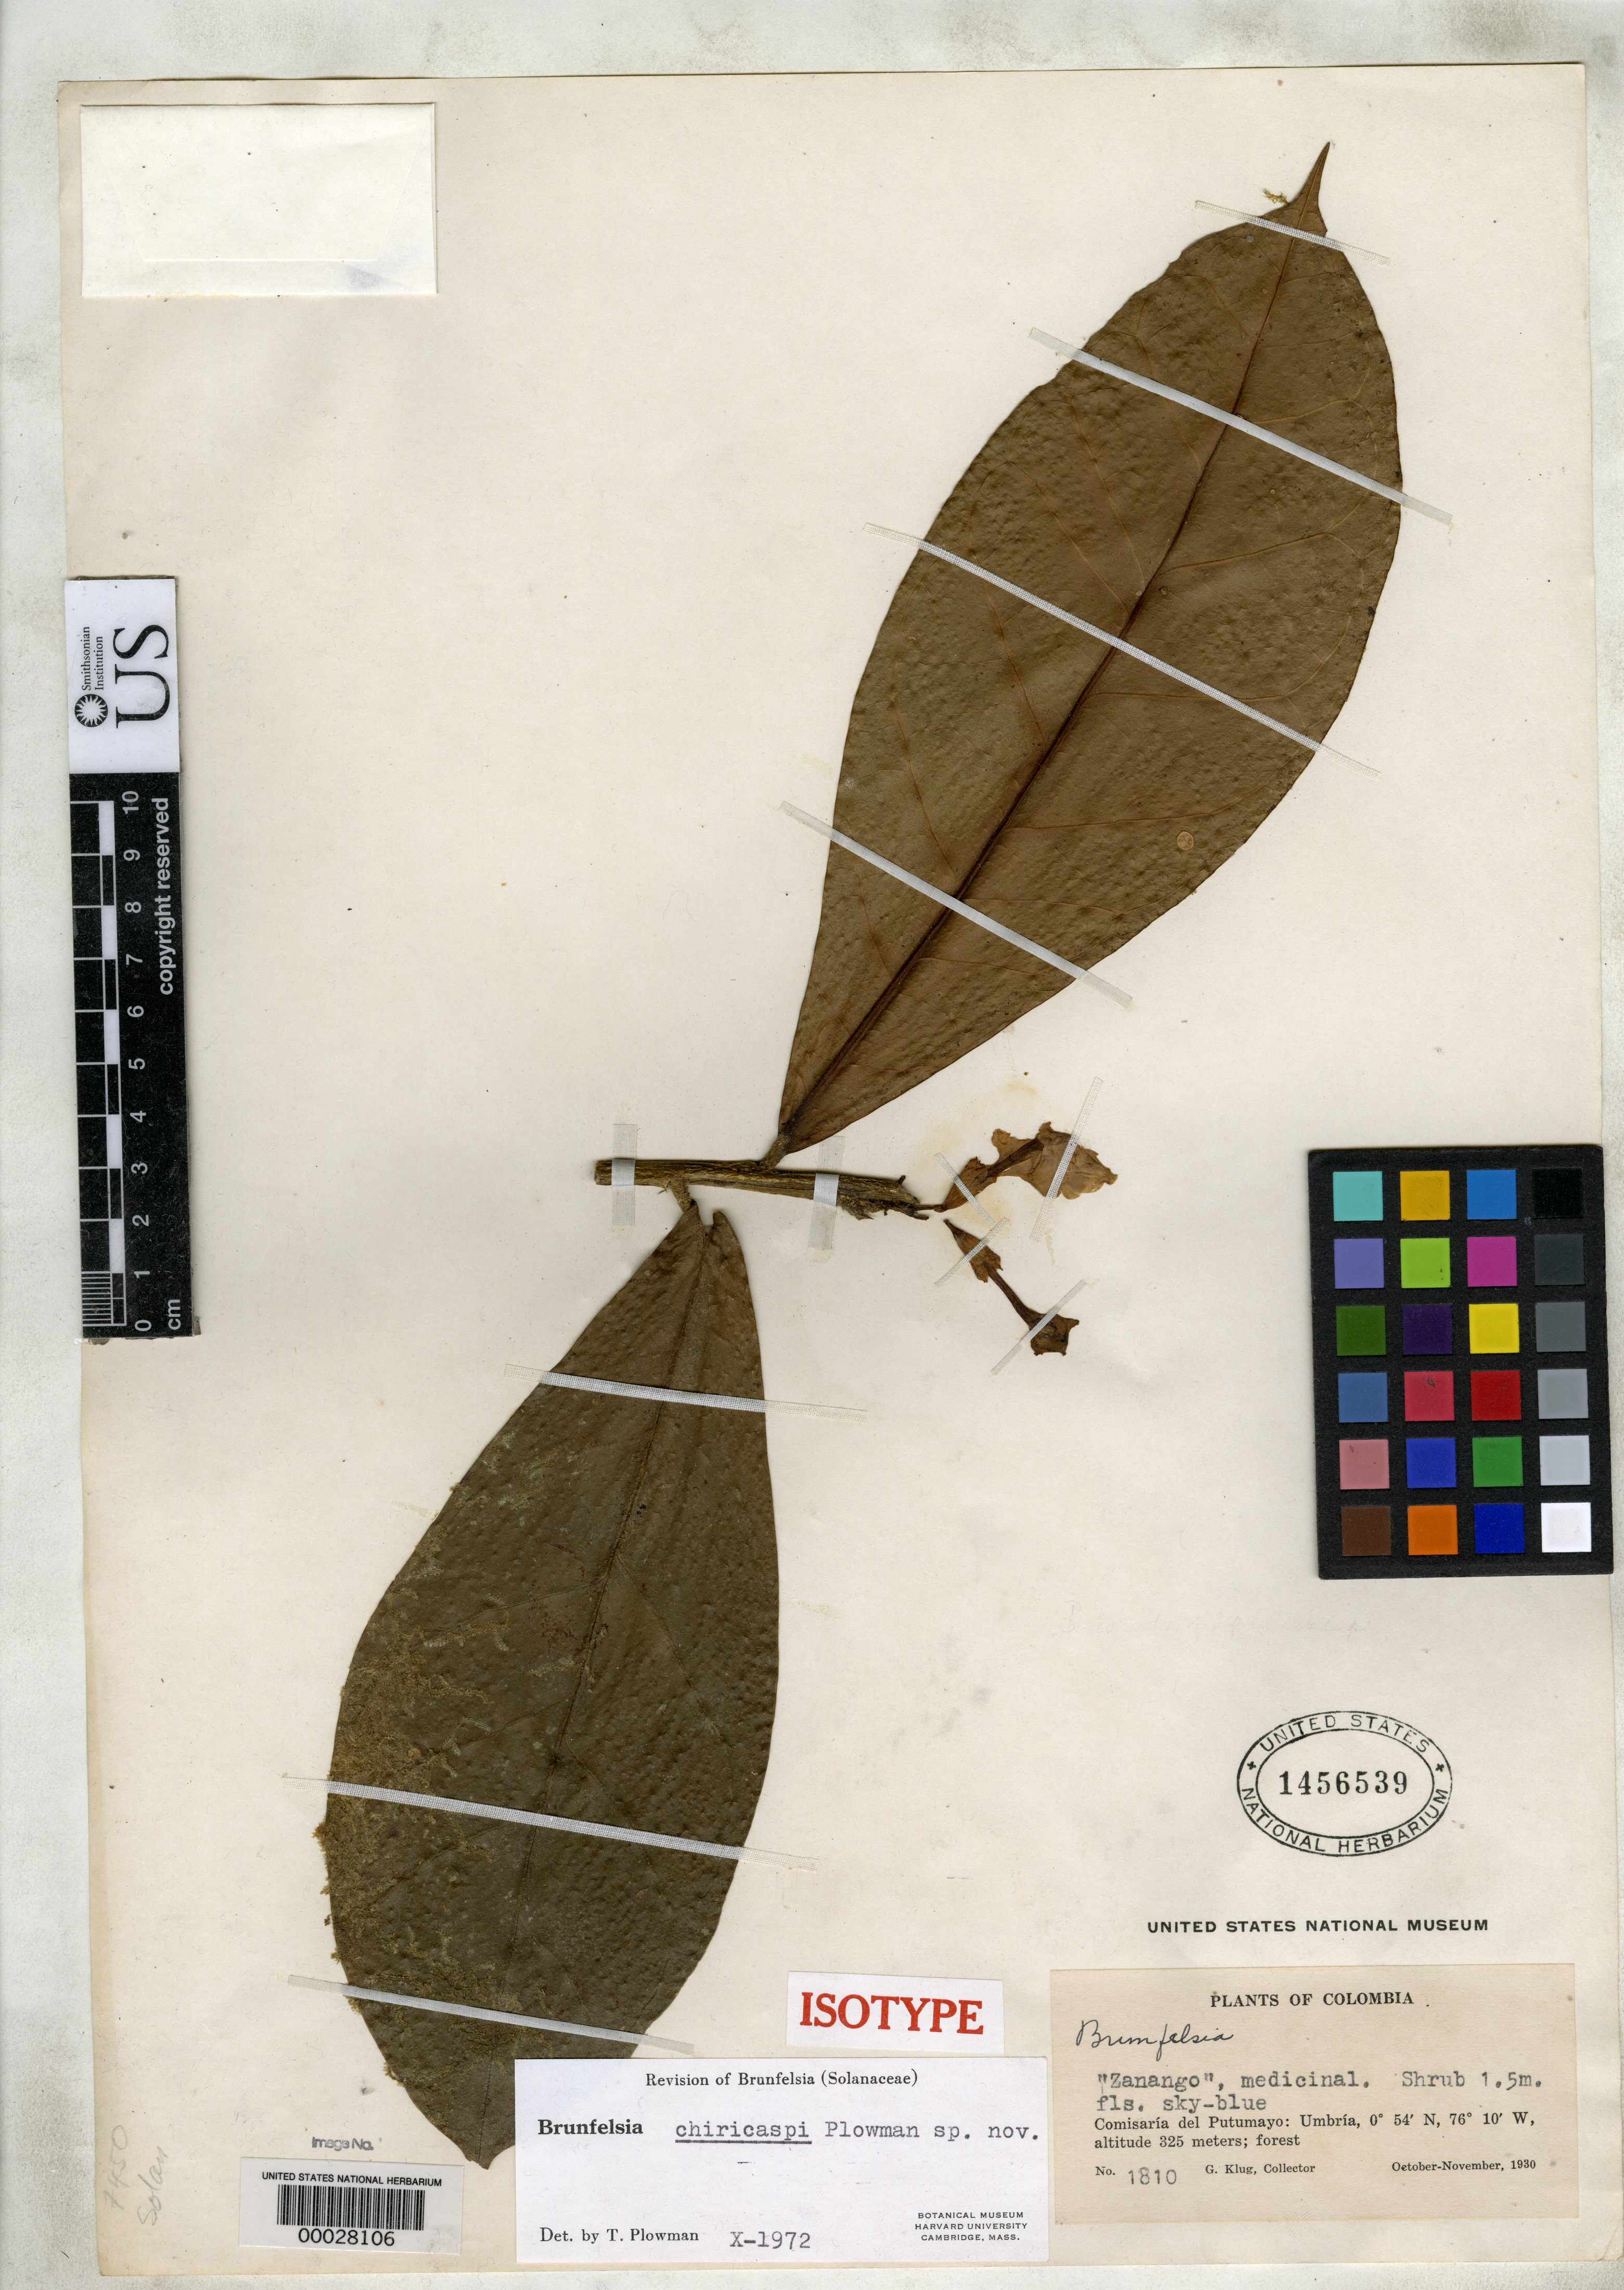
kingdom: Plantae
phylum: Tracheophyta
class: Magnoliopsida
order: Solanales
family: Solanaceae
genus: Brunfelsia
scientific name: Brunfelsia chiricaspi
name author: Plowman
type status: Isotype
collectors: G. Klug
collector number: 1810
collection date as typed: Oct 1930 to -- Nov 1930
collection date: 1930-10/1930-11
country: Colombia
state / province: Putumayo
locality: Umbria.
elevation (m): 325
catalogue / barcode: US 1456539